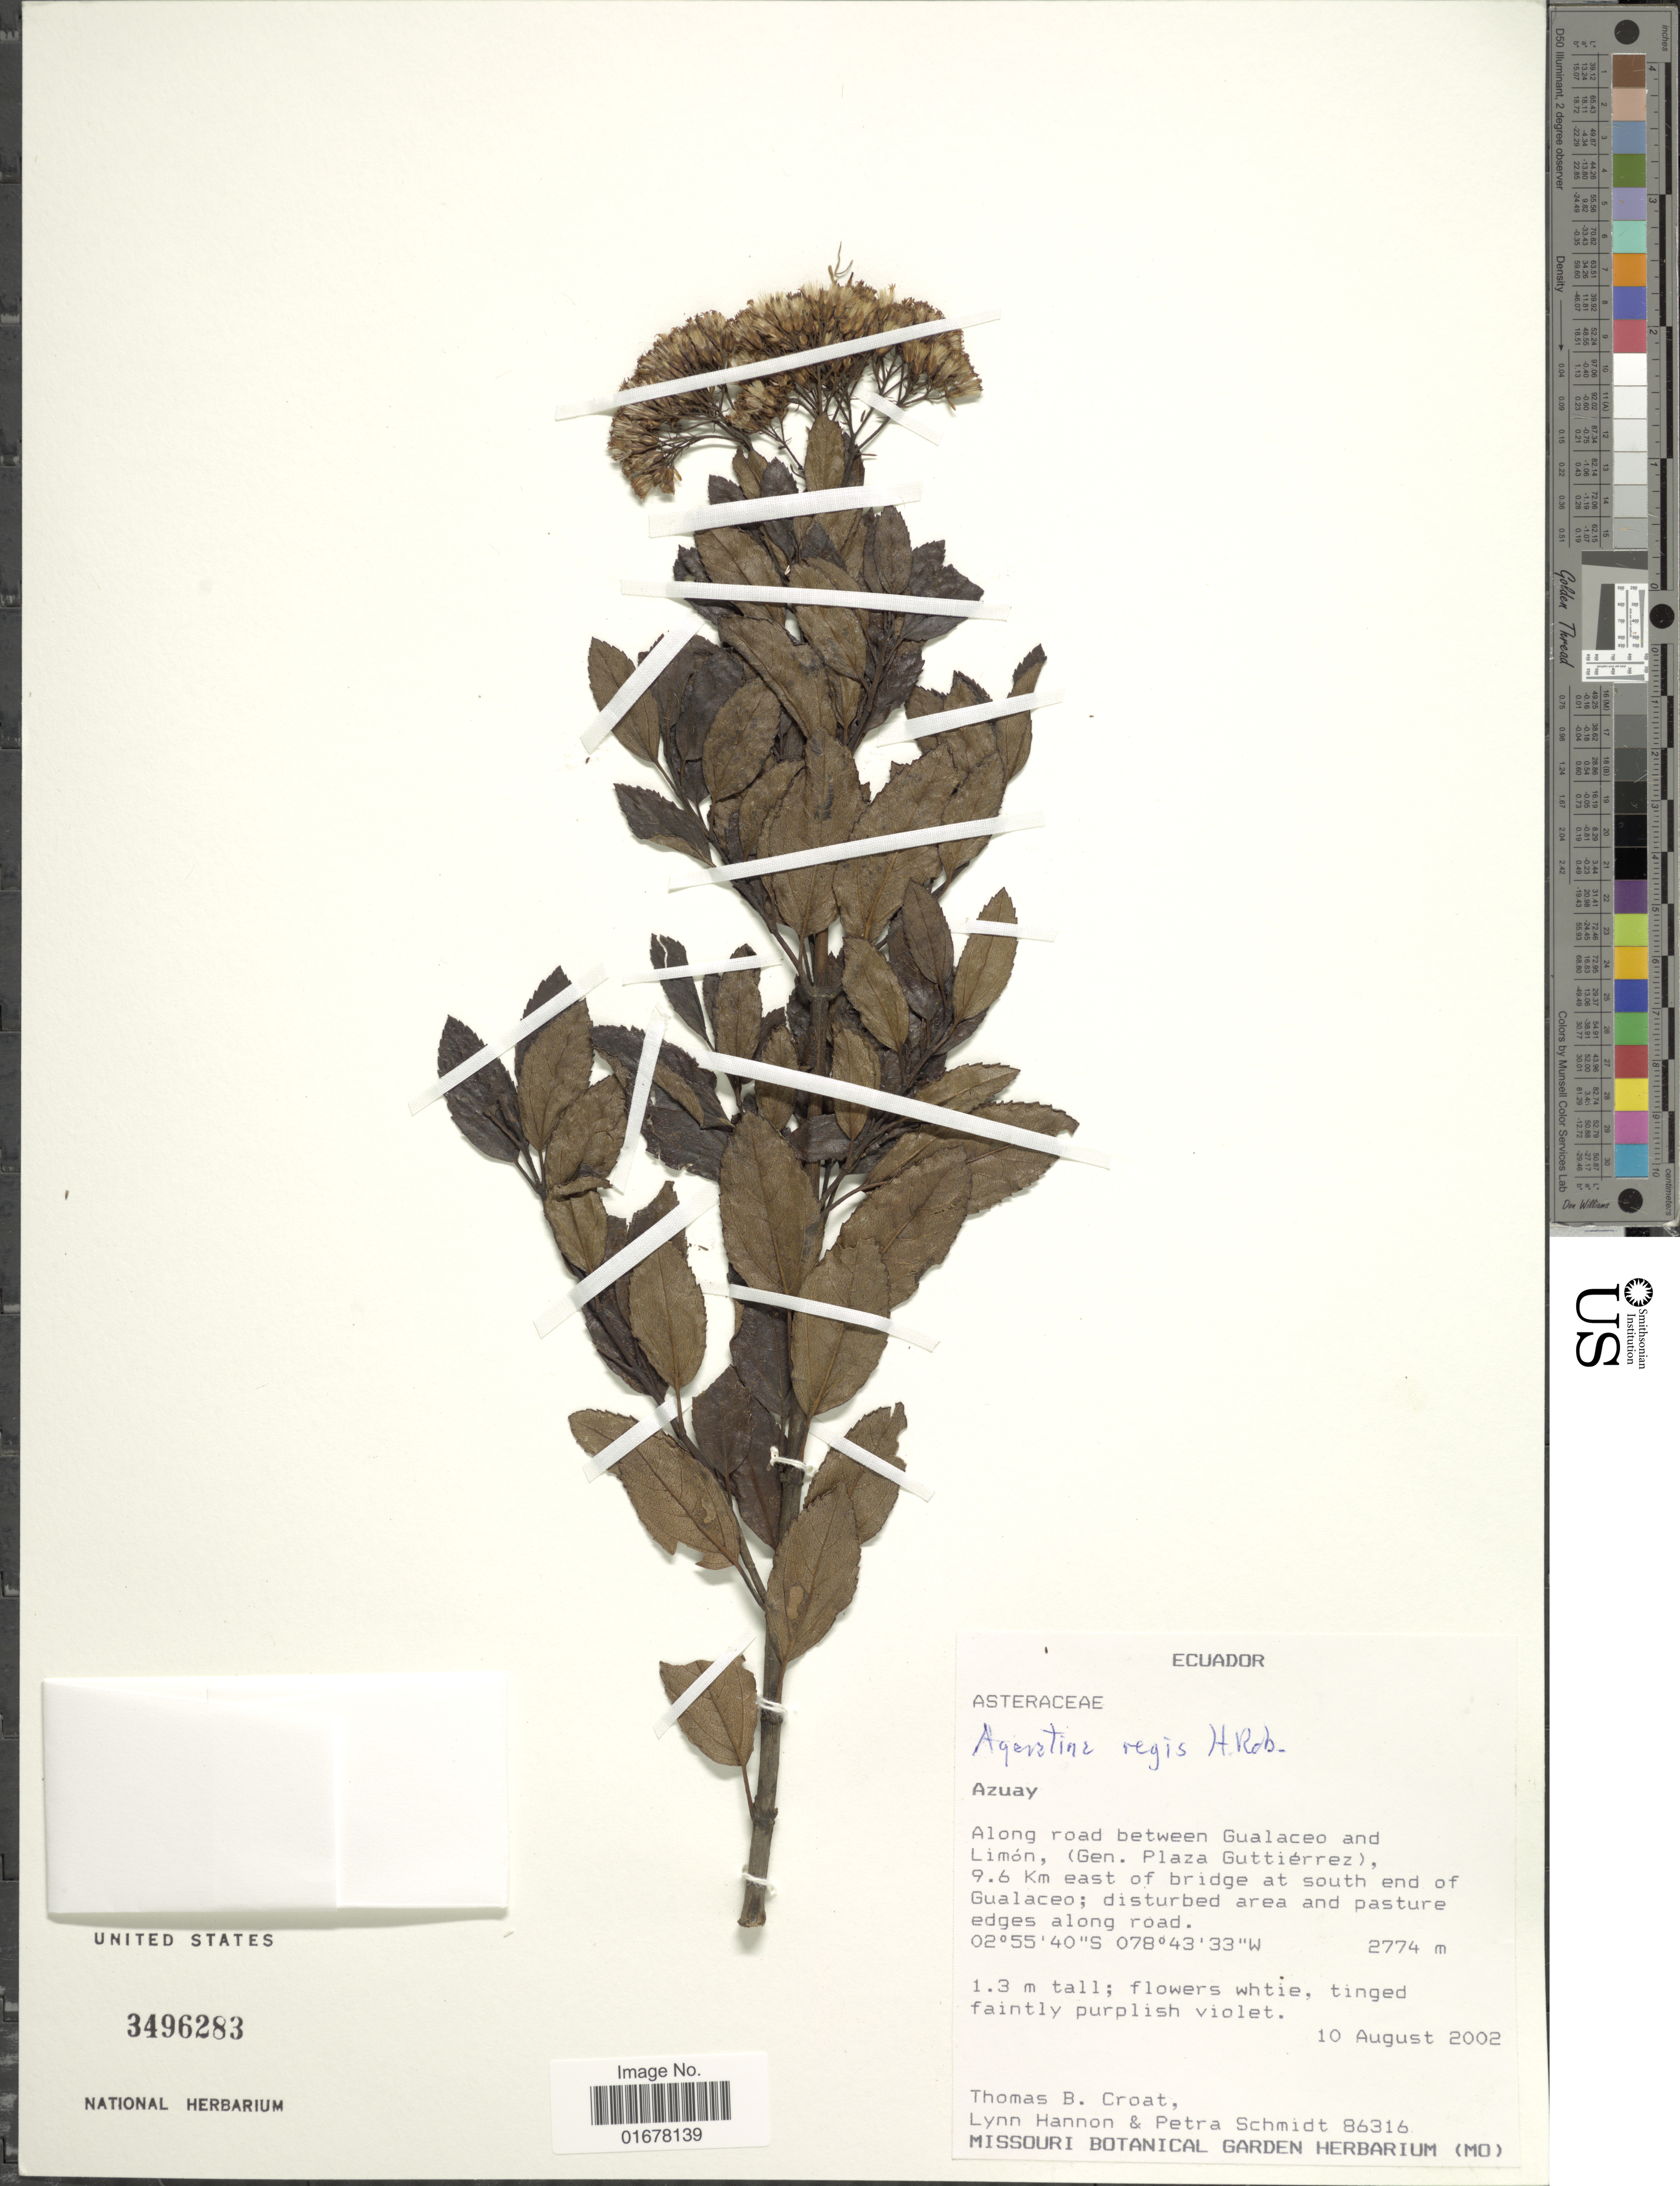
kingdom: Plantae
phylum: Tracheophyta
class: Magnoliopsida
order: Asterales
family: Asteraceae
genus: Ageratina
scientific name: Ageratina regalis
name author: H. Rob.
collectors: T. B. Croat, L. Hannon & P. Schmidt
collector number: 86316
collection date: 2002-08-10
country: Ecuador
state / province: Azuay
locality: Azuay, Along road between Giualaceo and Limon, (Gen. Plaza Guttierrez), 9.6 Km east of bridge at south end of Gualaceo; disturbed area and pasture edges along road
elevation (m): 2774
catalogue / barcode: US 3496283